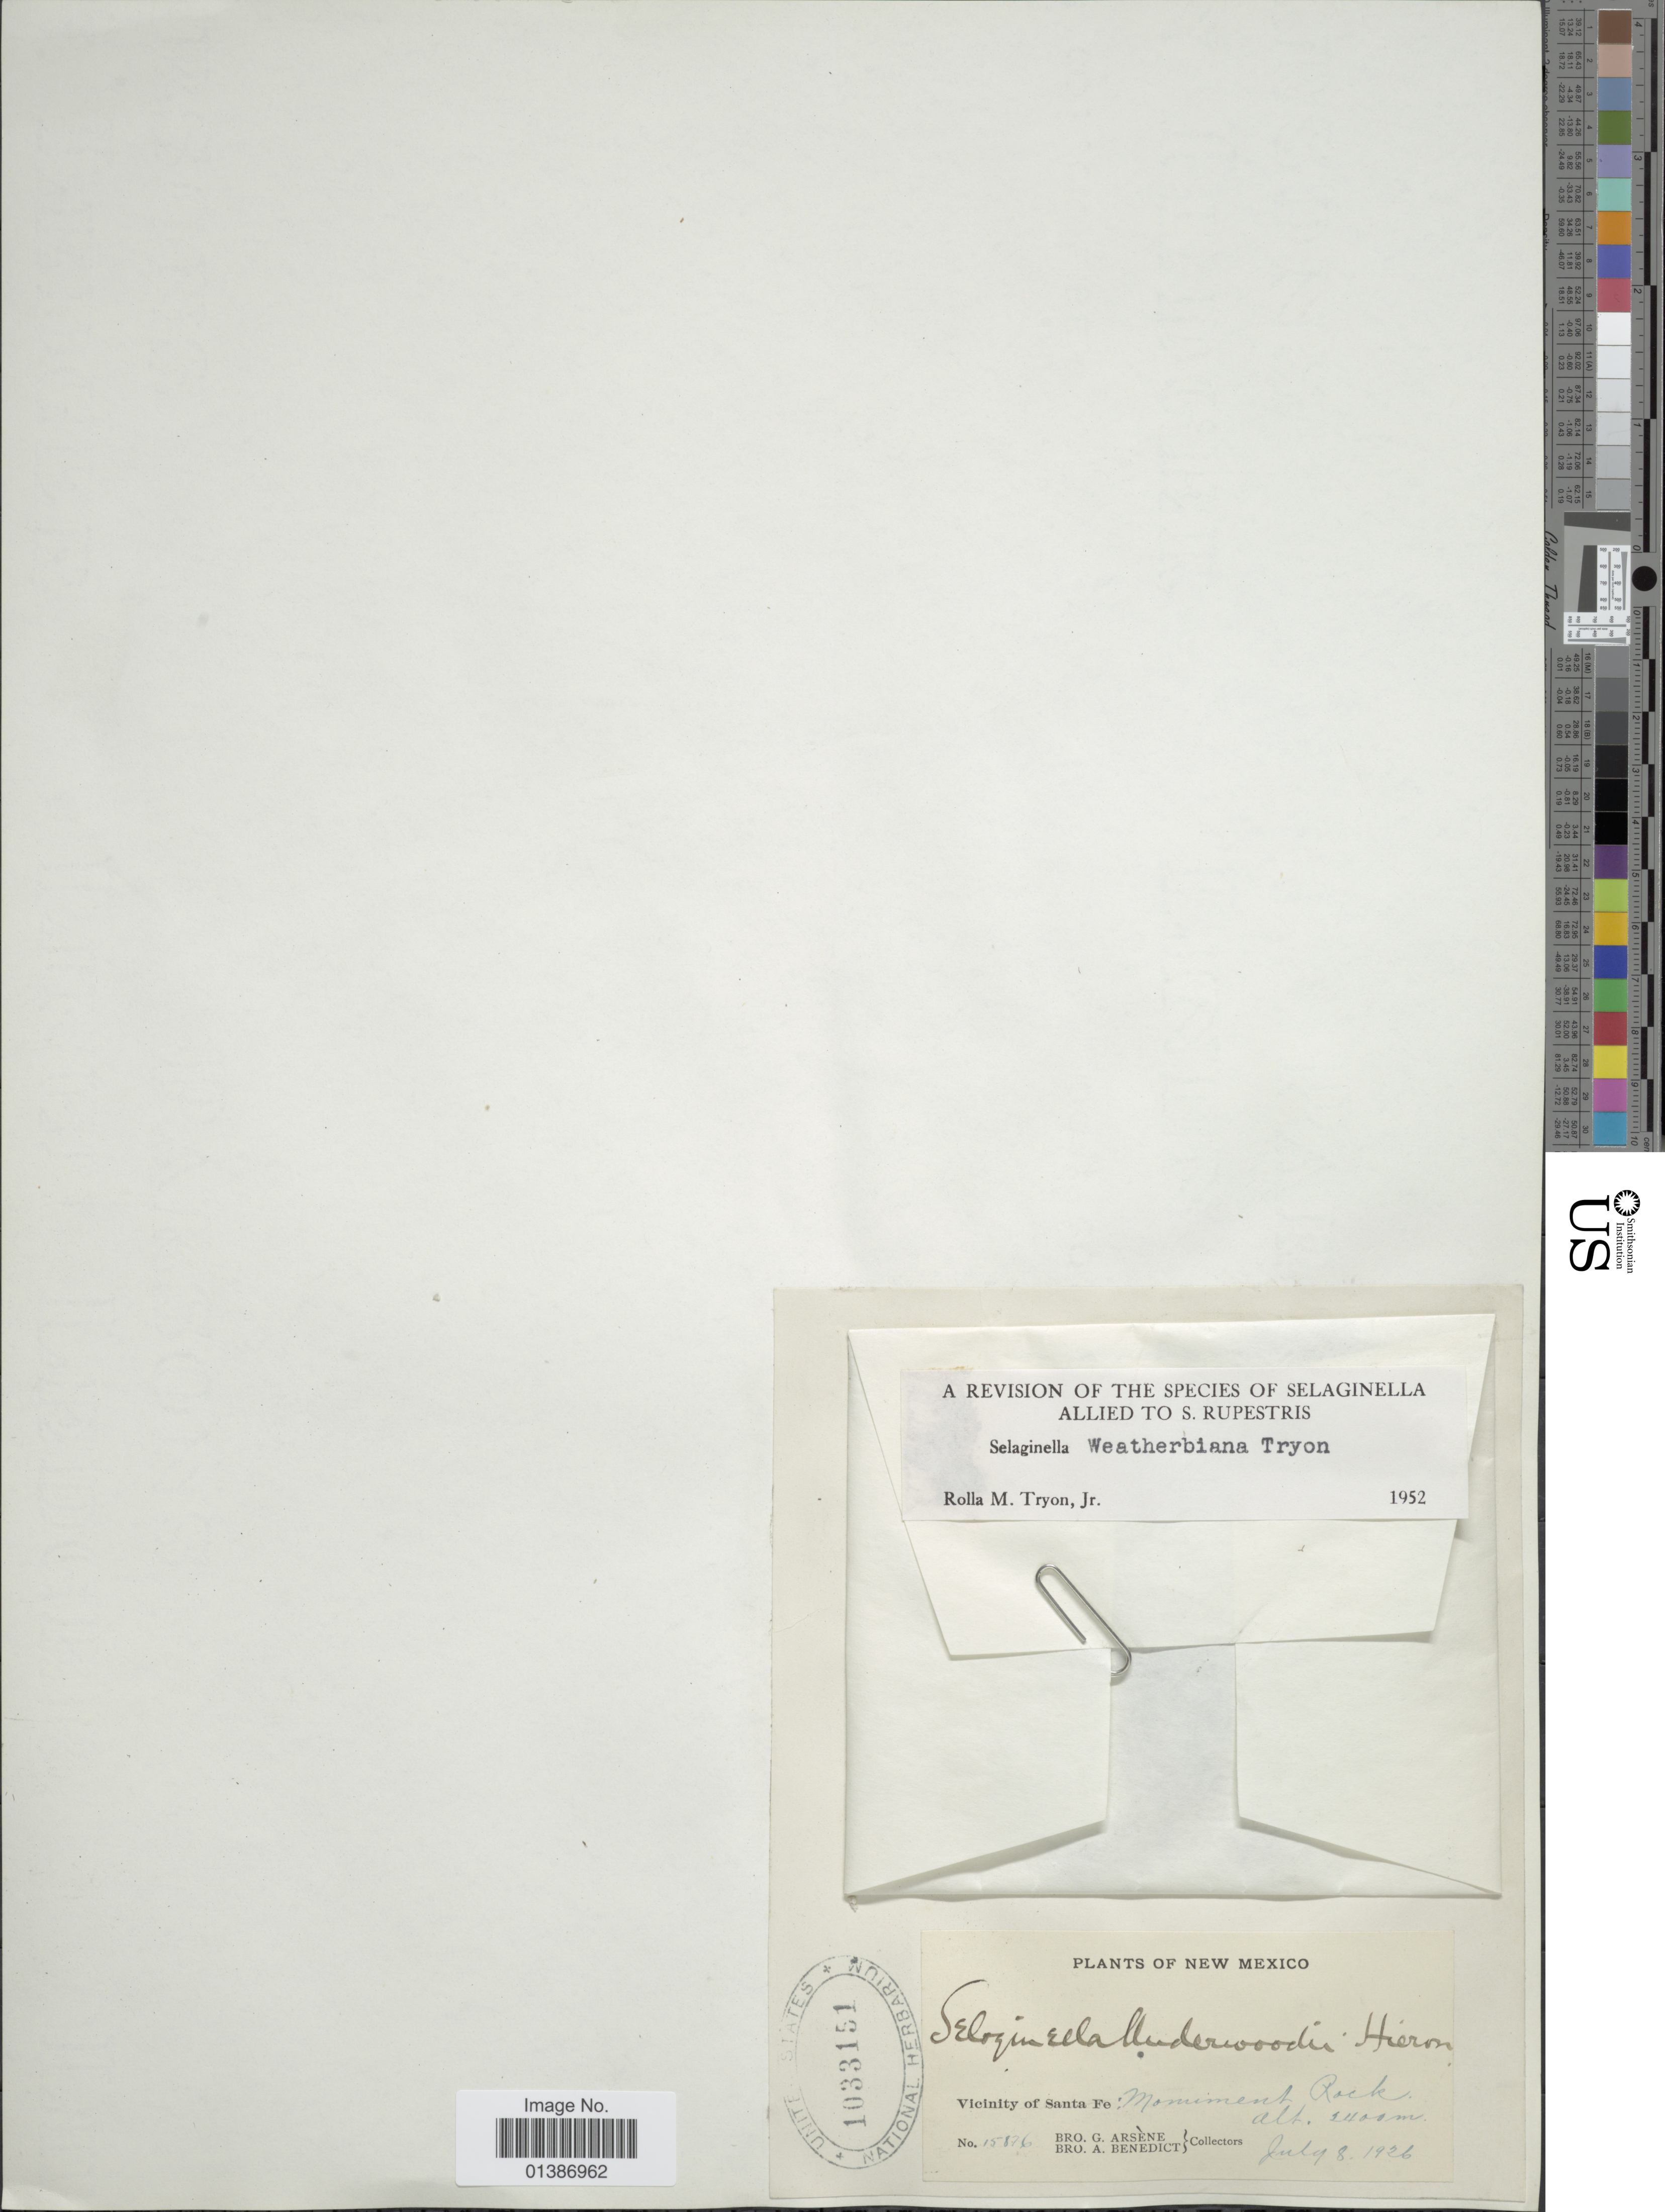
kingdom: Plantae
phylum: Tracheophyta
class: Lycopodiopsida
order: Selaginellales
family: Selaginellaceae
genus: Selaginella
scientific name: Selaginella weatherbiana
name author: R.M. Tryon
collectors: Bro. G. Arsène & Bro. Benedict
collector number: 15876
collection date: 1926-07-08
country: United States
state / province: New Mexico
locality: Vicinity of Santa Fe: Monument Rock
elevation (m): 2400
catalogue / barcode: US 1033151